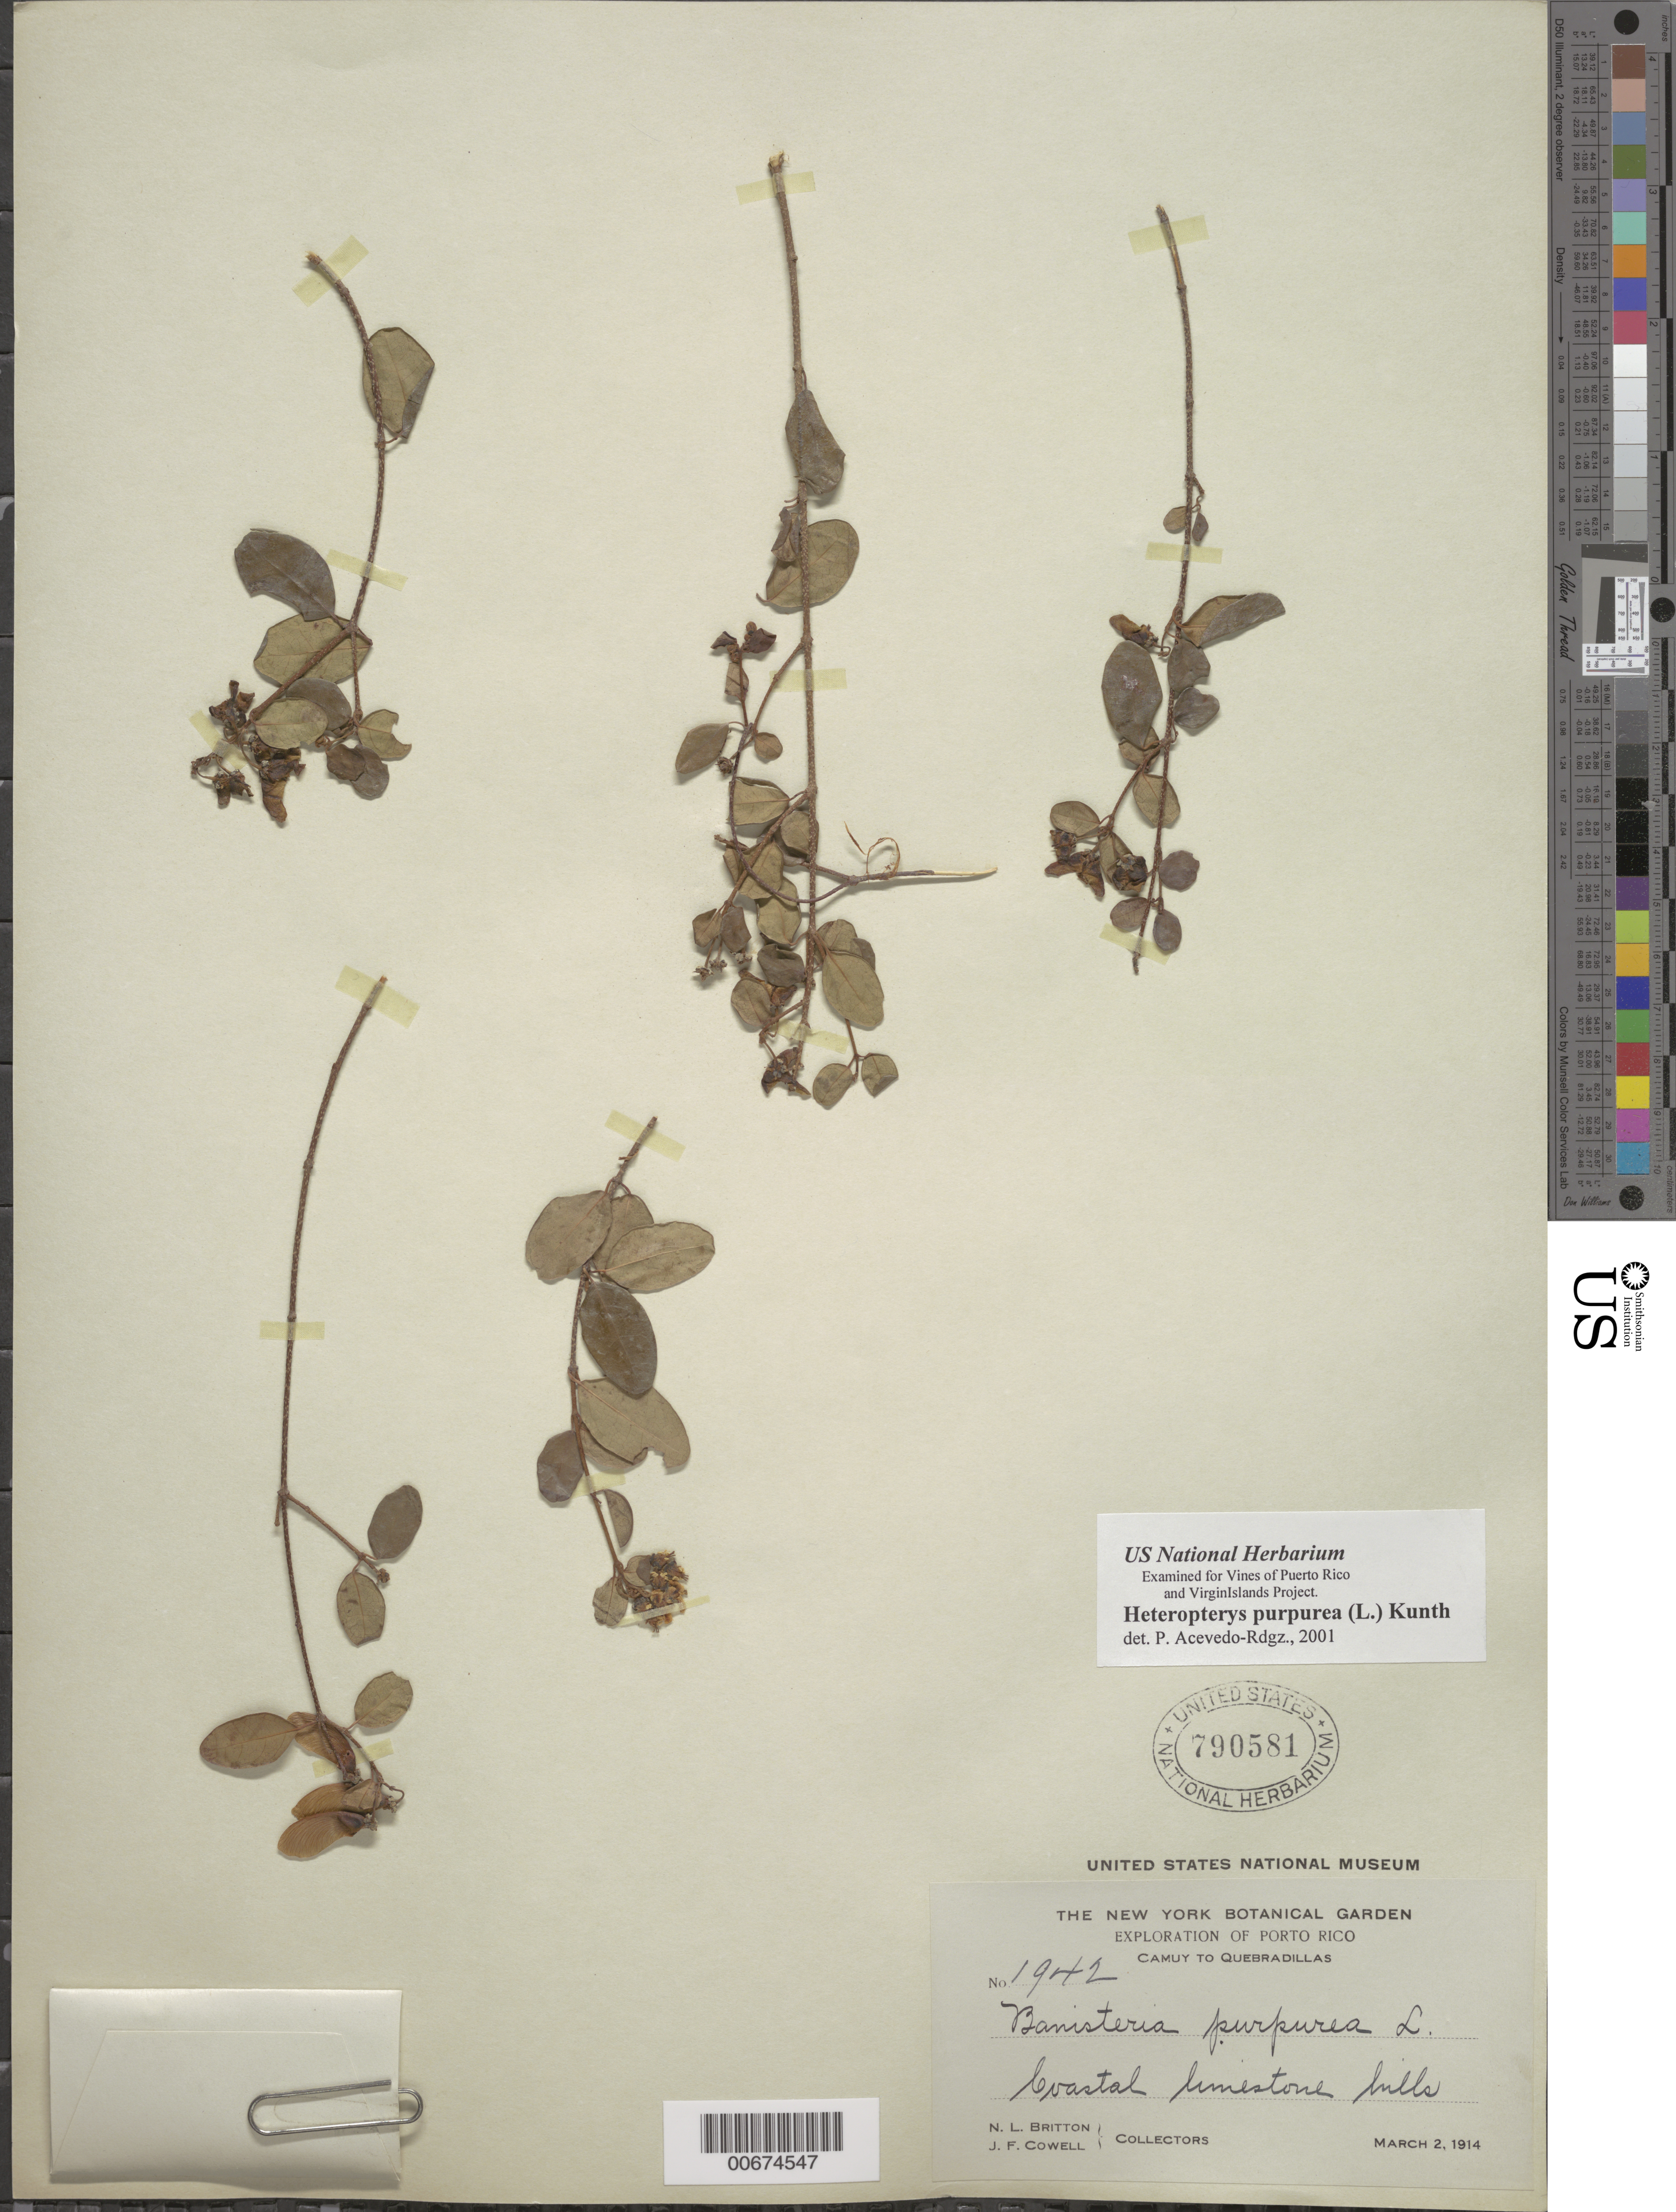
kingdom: Plantae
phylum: Tracheophyta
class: Magnoliopsida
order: Malpighiales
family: Malpighiaceae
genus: Heteropterys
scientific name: Heteropterys purpurea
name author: (L.) Kunth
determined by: Acevedo-Rodríguez, P., (BOT), Smithsonian Institution - National Museum of Natural History (UNITED STATES)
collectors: N. Britton & J. F. Cowell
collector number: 1942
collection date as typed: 02 Mar 1914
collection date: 1914-03-02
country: Puerto Rico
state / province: Arecibo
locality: Camuy to Quebradillas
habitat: coastal limestone hills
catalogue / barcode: US 790581